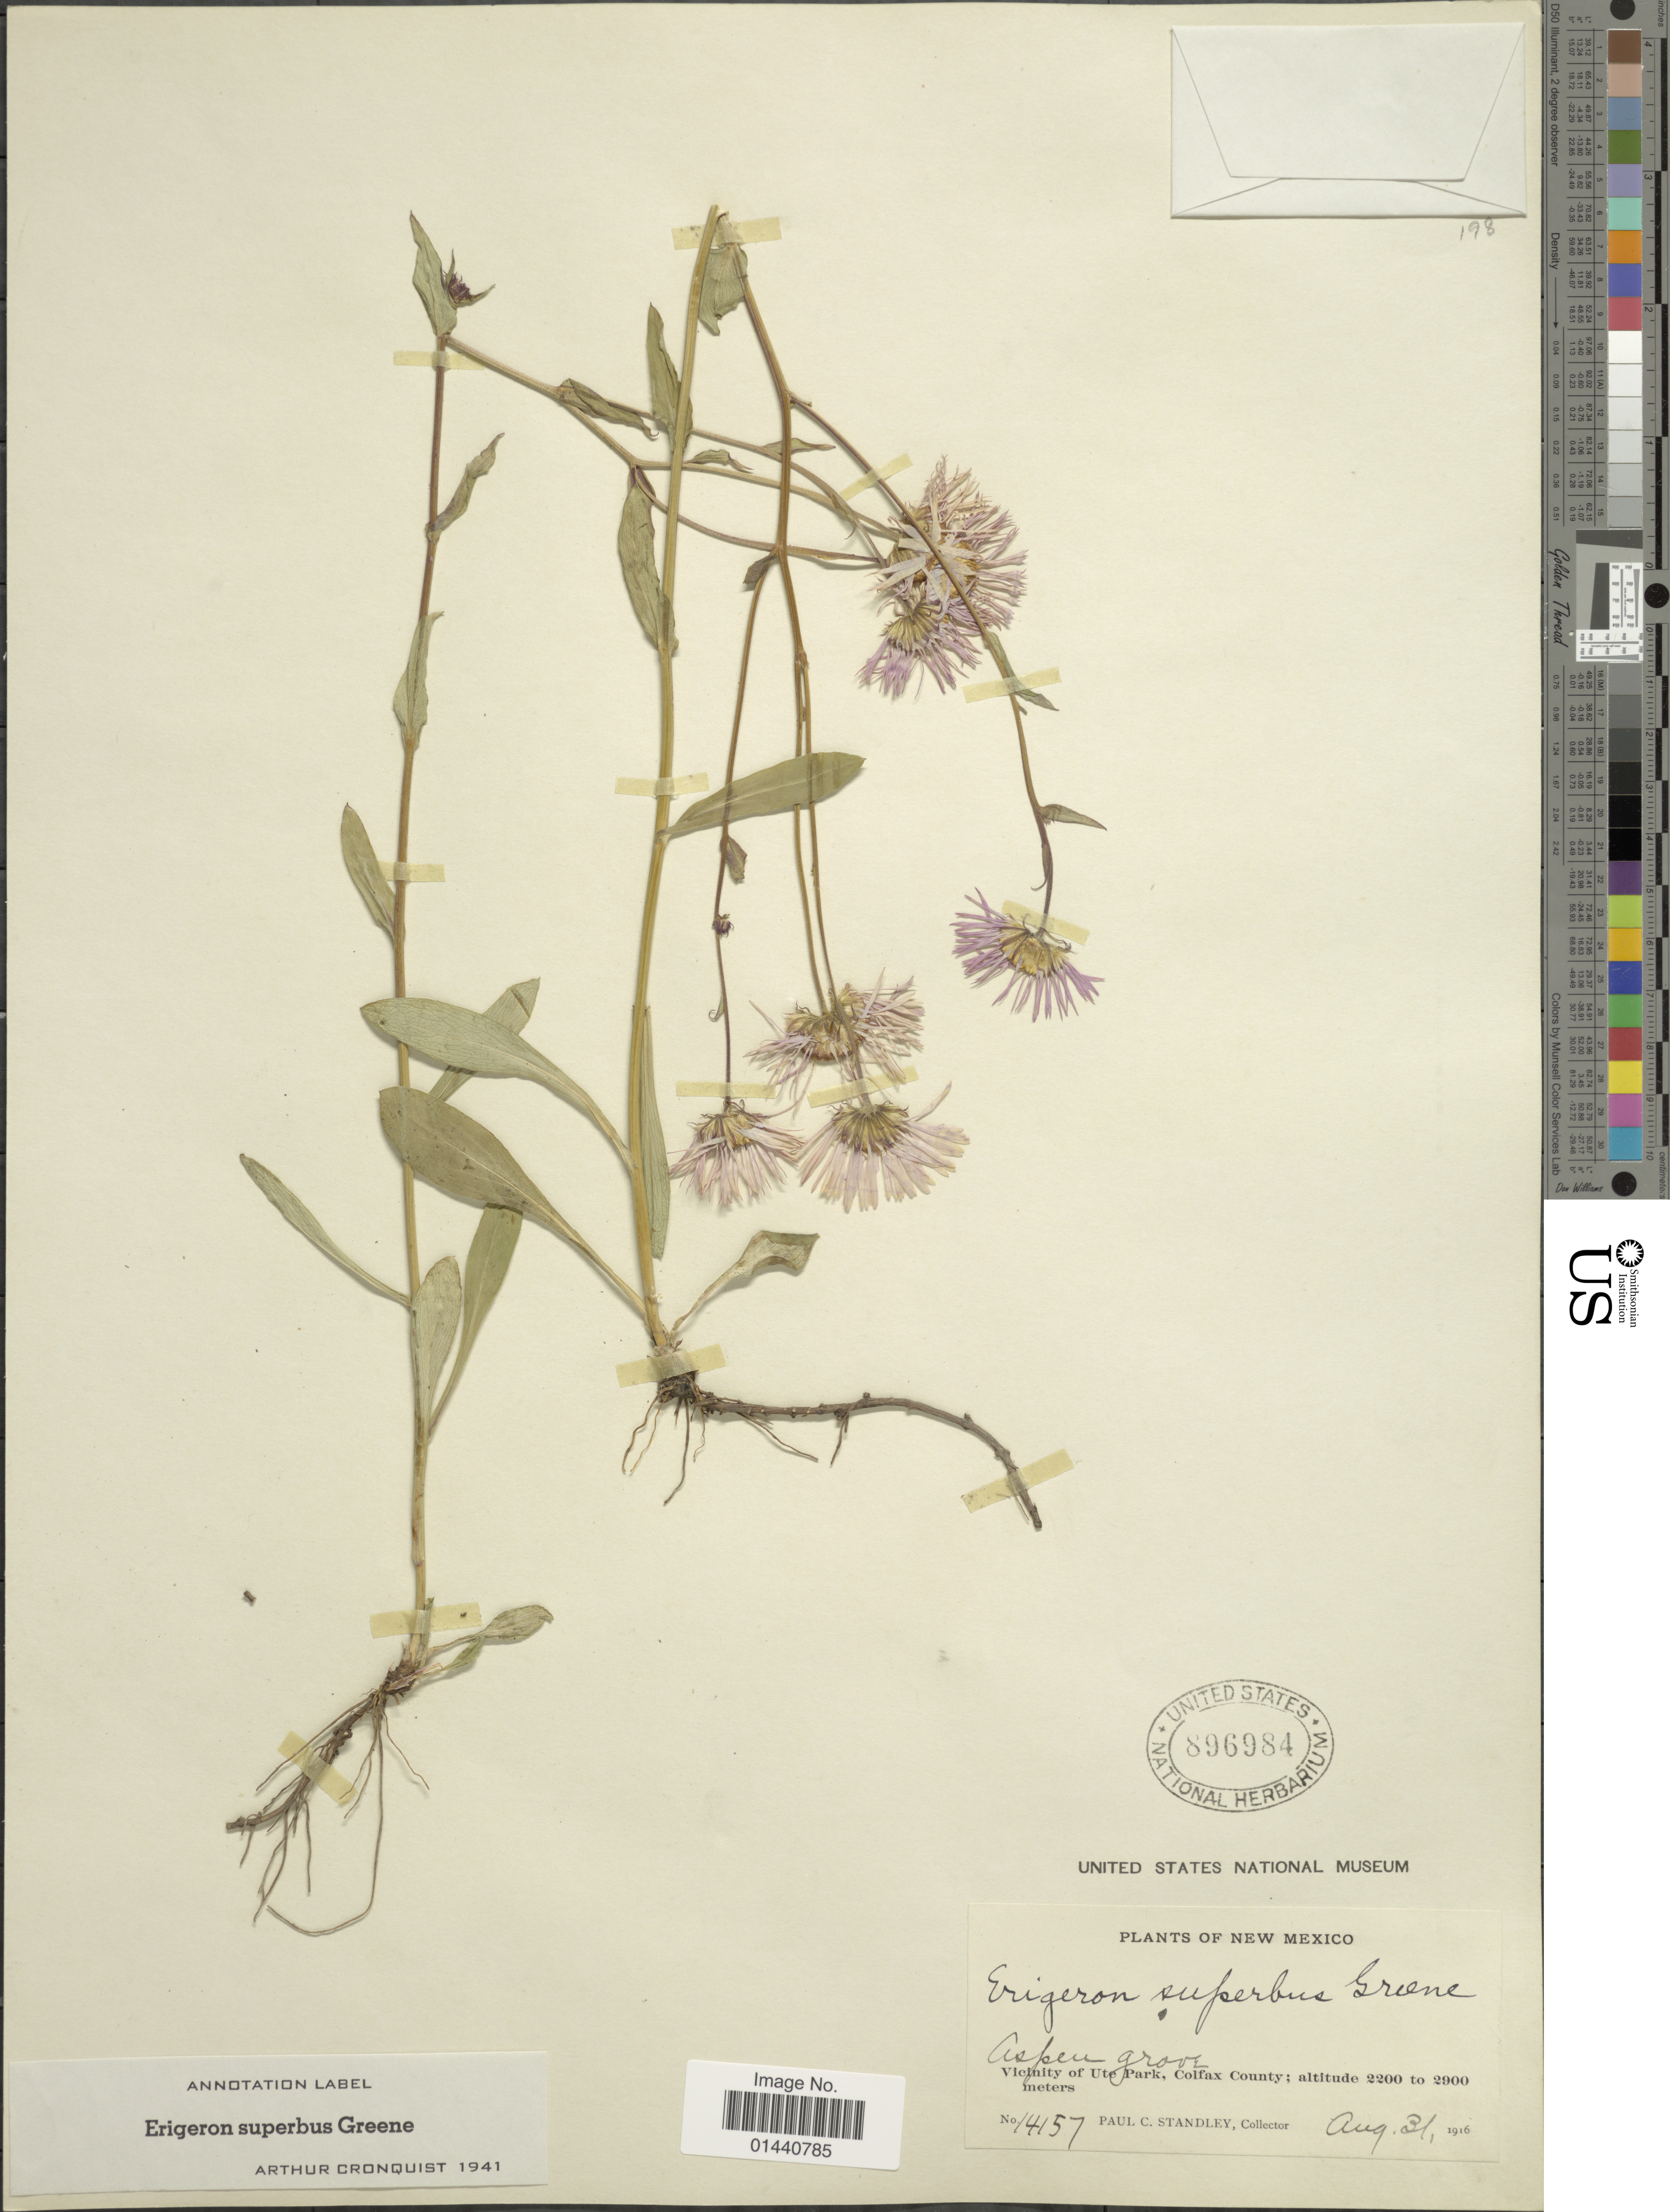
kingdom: Plantae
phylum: Tracheophyta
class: Magnoliopsida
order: Asterales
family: Asteraceae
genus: Erigeron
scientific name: Erigeron superbus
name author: Greene ex Rydb.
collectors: P. C. Standley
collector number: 14157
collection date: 1916-08-31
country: United States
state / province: New Mexico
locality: Edge of Crook. Vicinity of Ute Park, Colfax County.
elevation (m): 2200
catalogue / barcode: US 896984